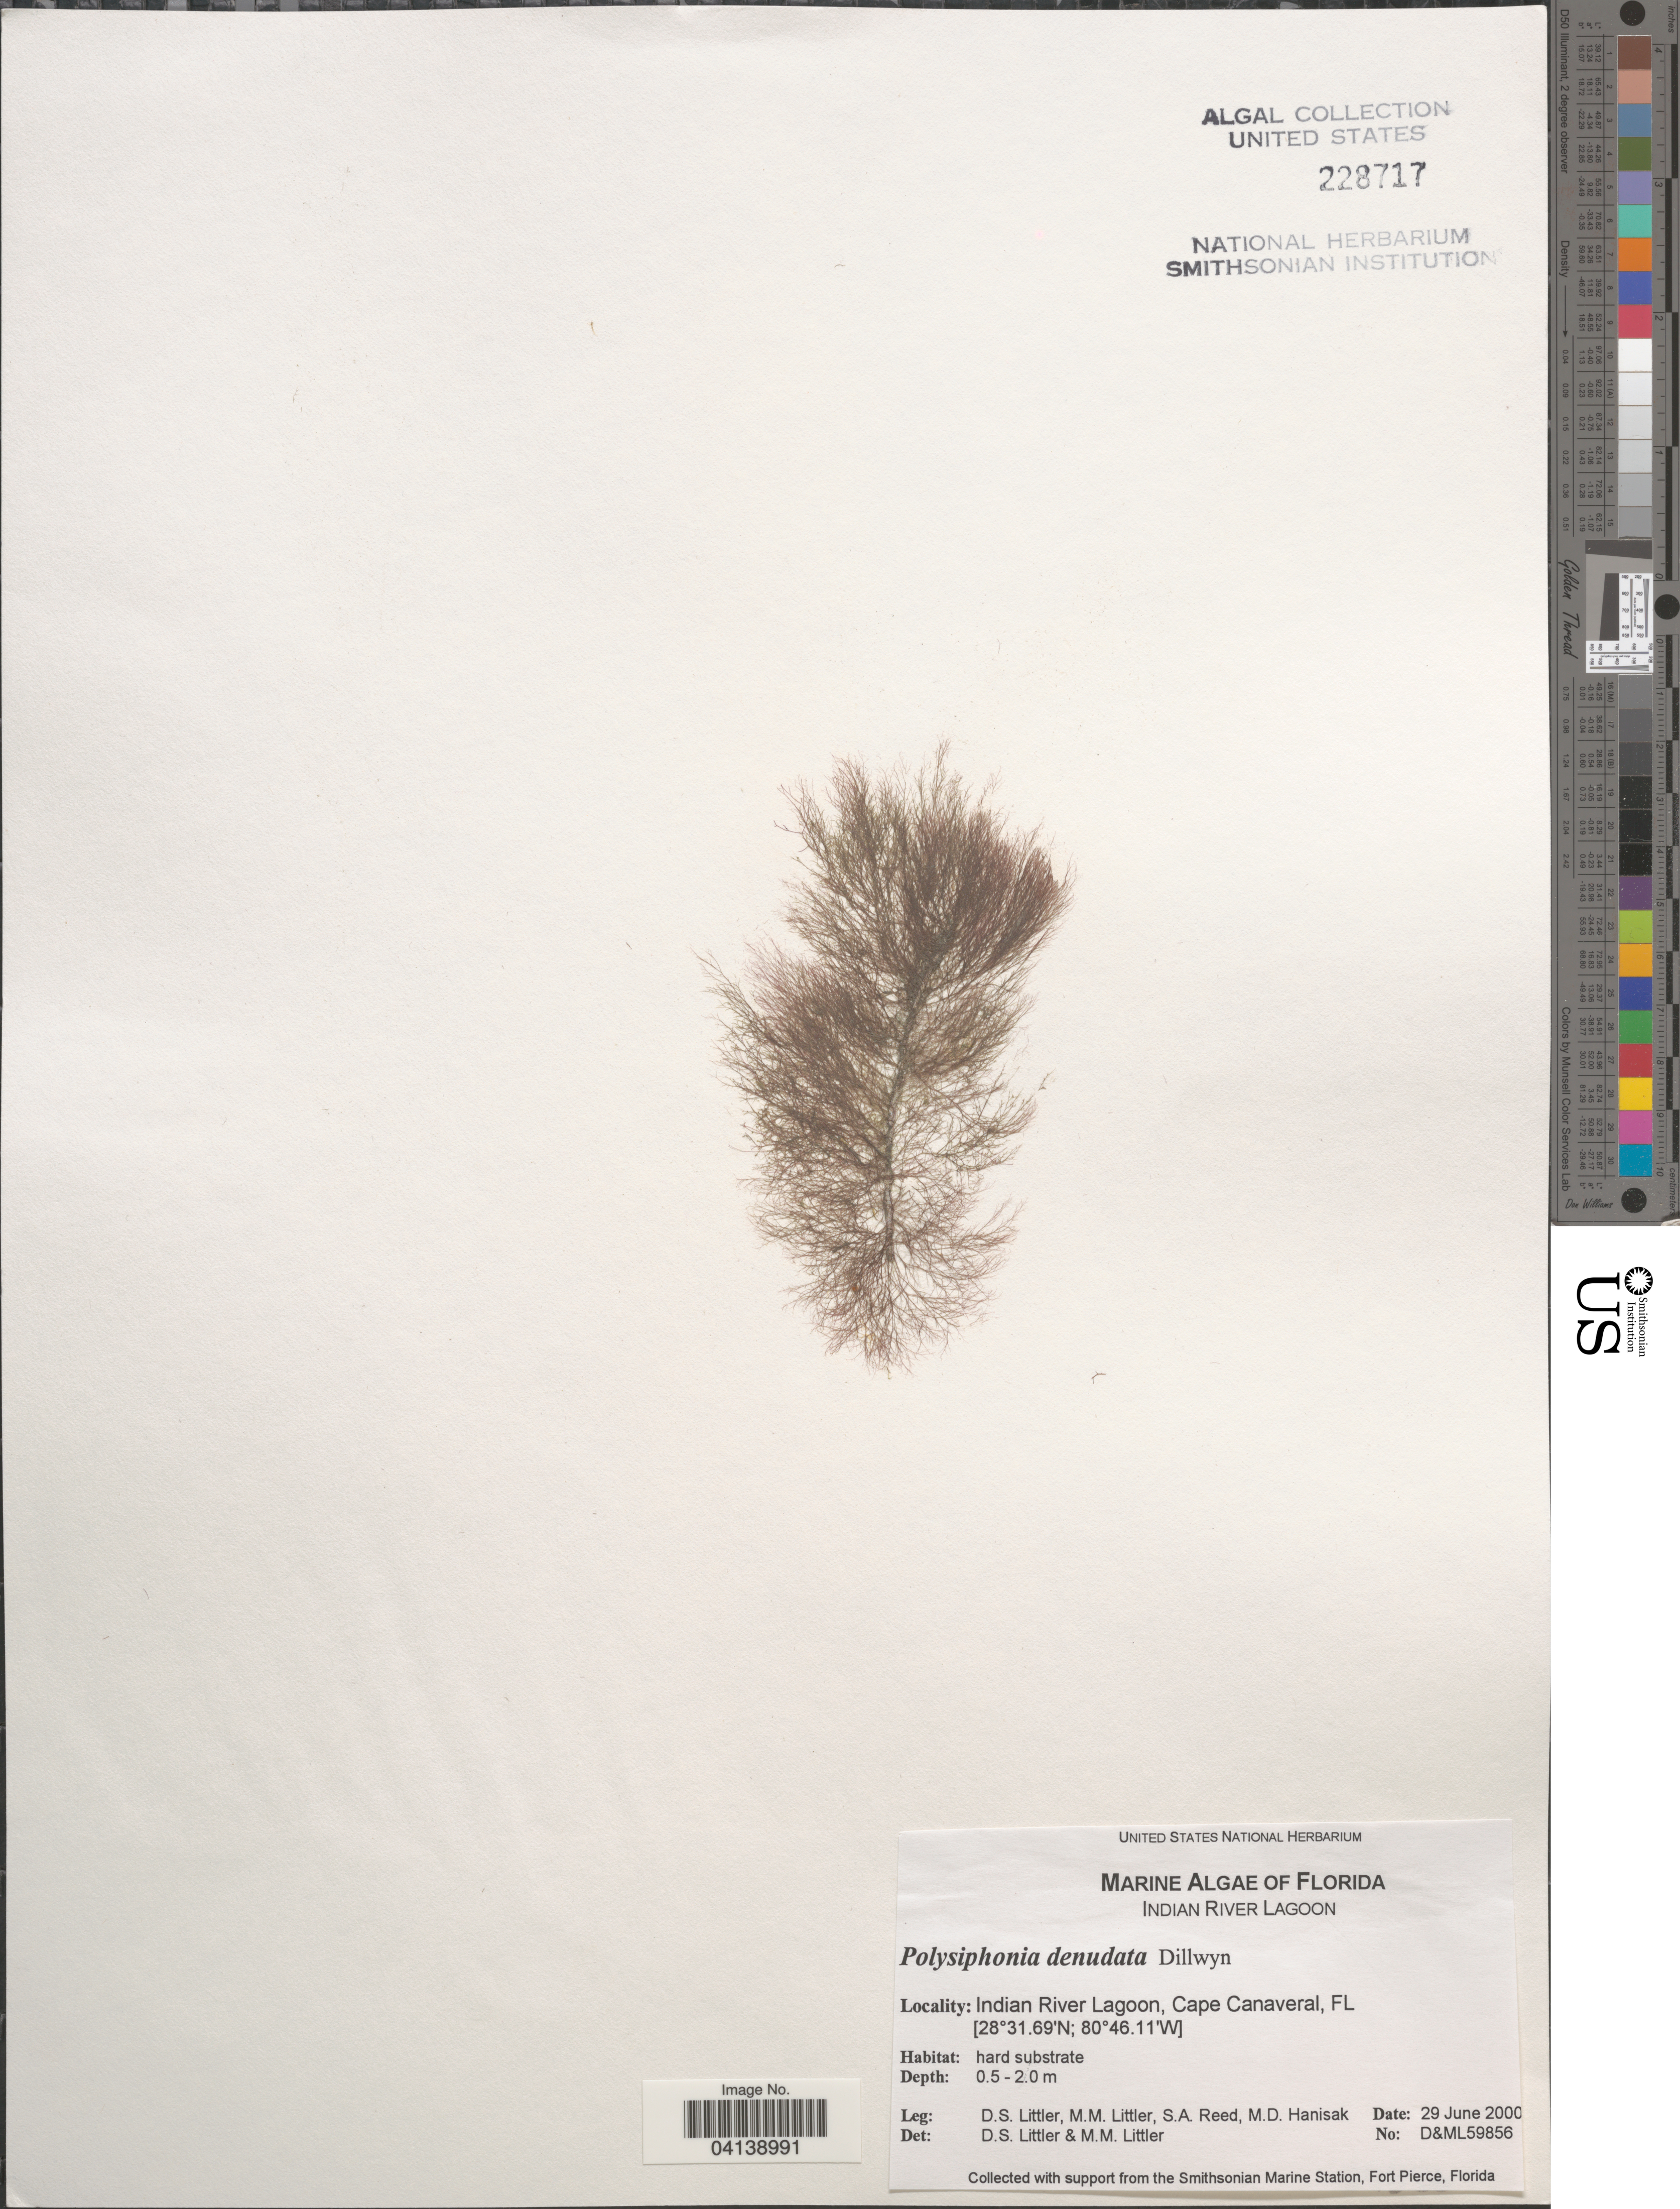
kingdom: Plantae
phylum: Rhodophyta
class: Florideophyceae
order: Ceramiales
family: Rhodomelaceae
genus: Carradoriella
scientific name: Carradoriella denudata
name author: (Dillwyn) Savoie & G.W. Saunders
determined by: Algae name updating Project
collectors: D. S. Littler, S. Reed & M. Hanisak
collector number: D&ML59856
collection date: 2000-06-29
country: United States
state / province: Florida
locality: Indian River Lagoon, Cape Canaveral.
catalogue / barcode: US 228717